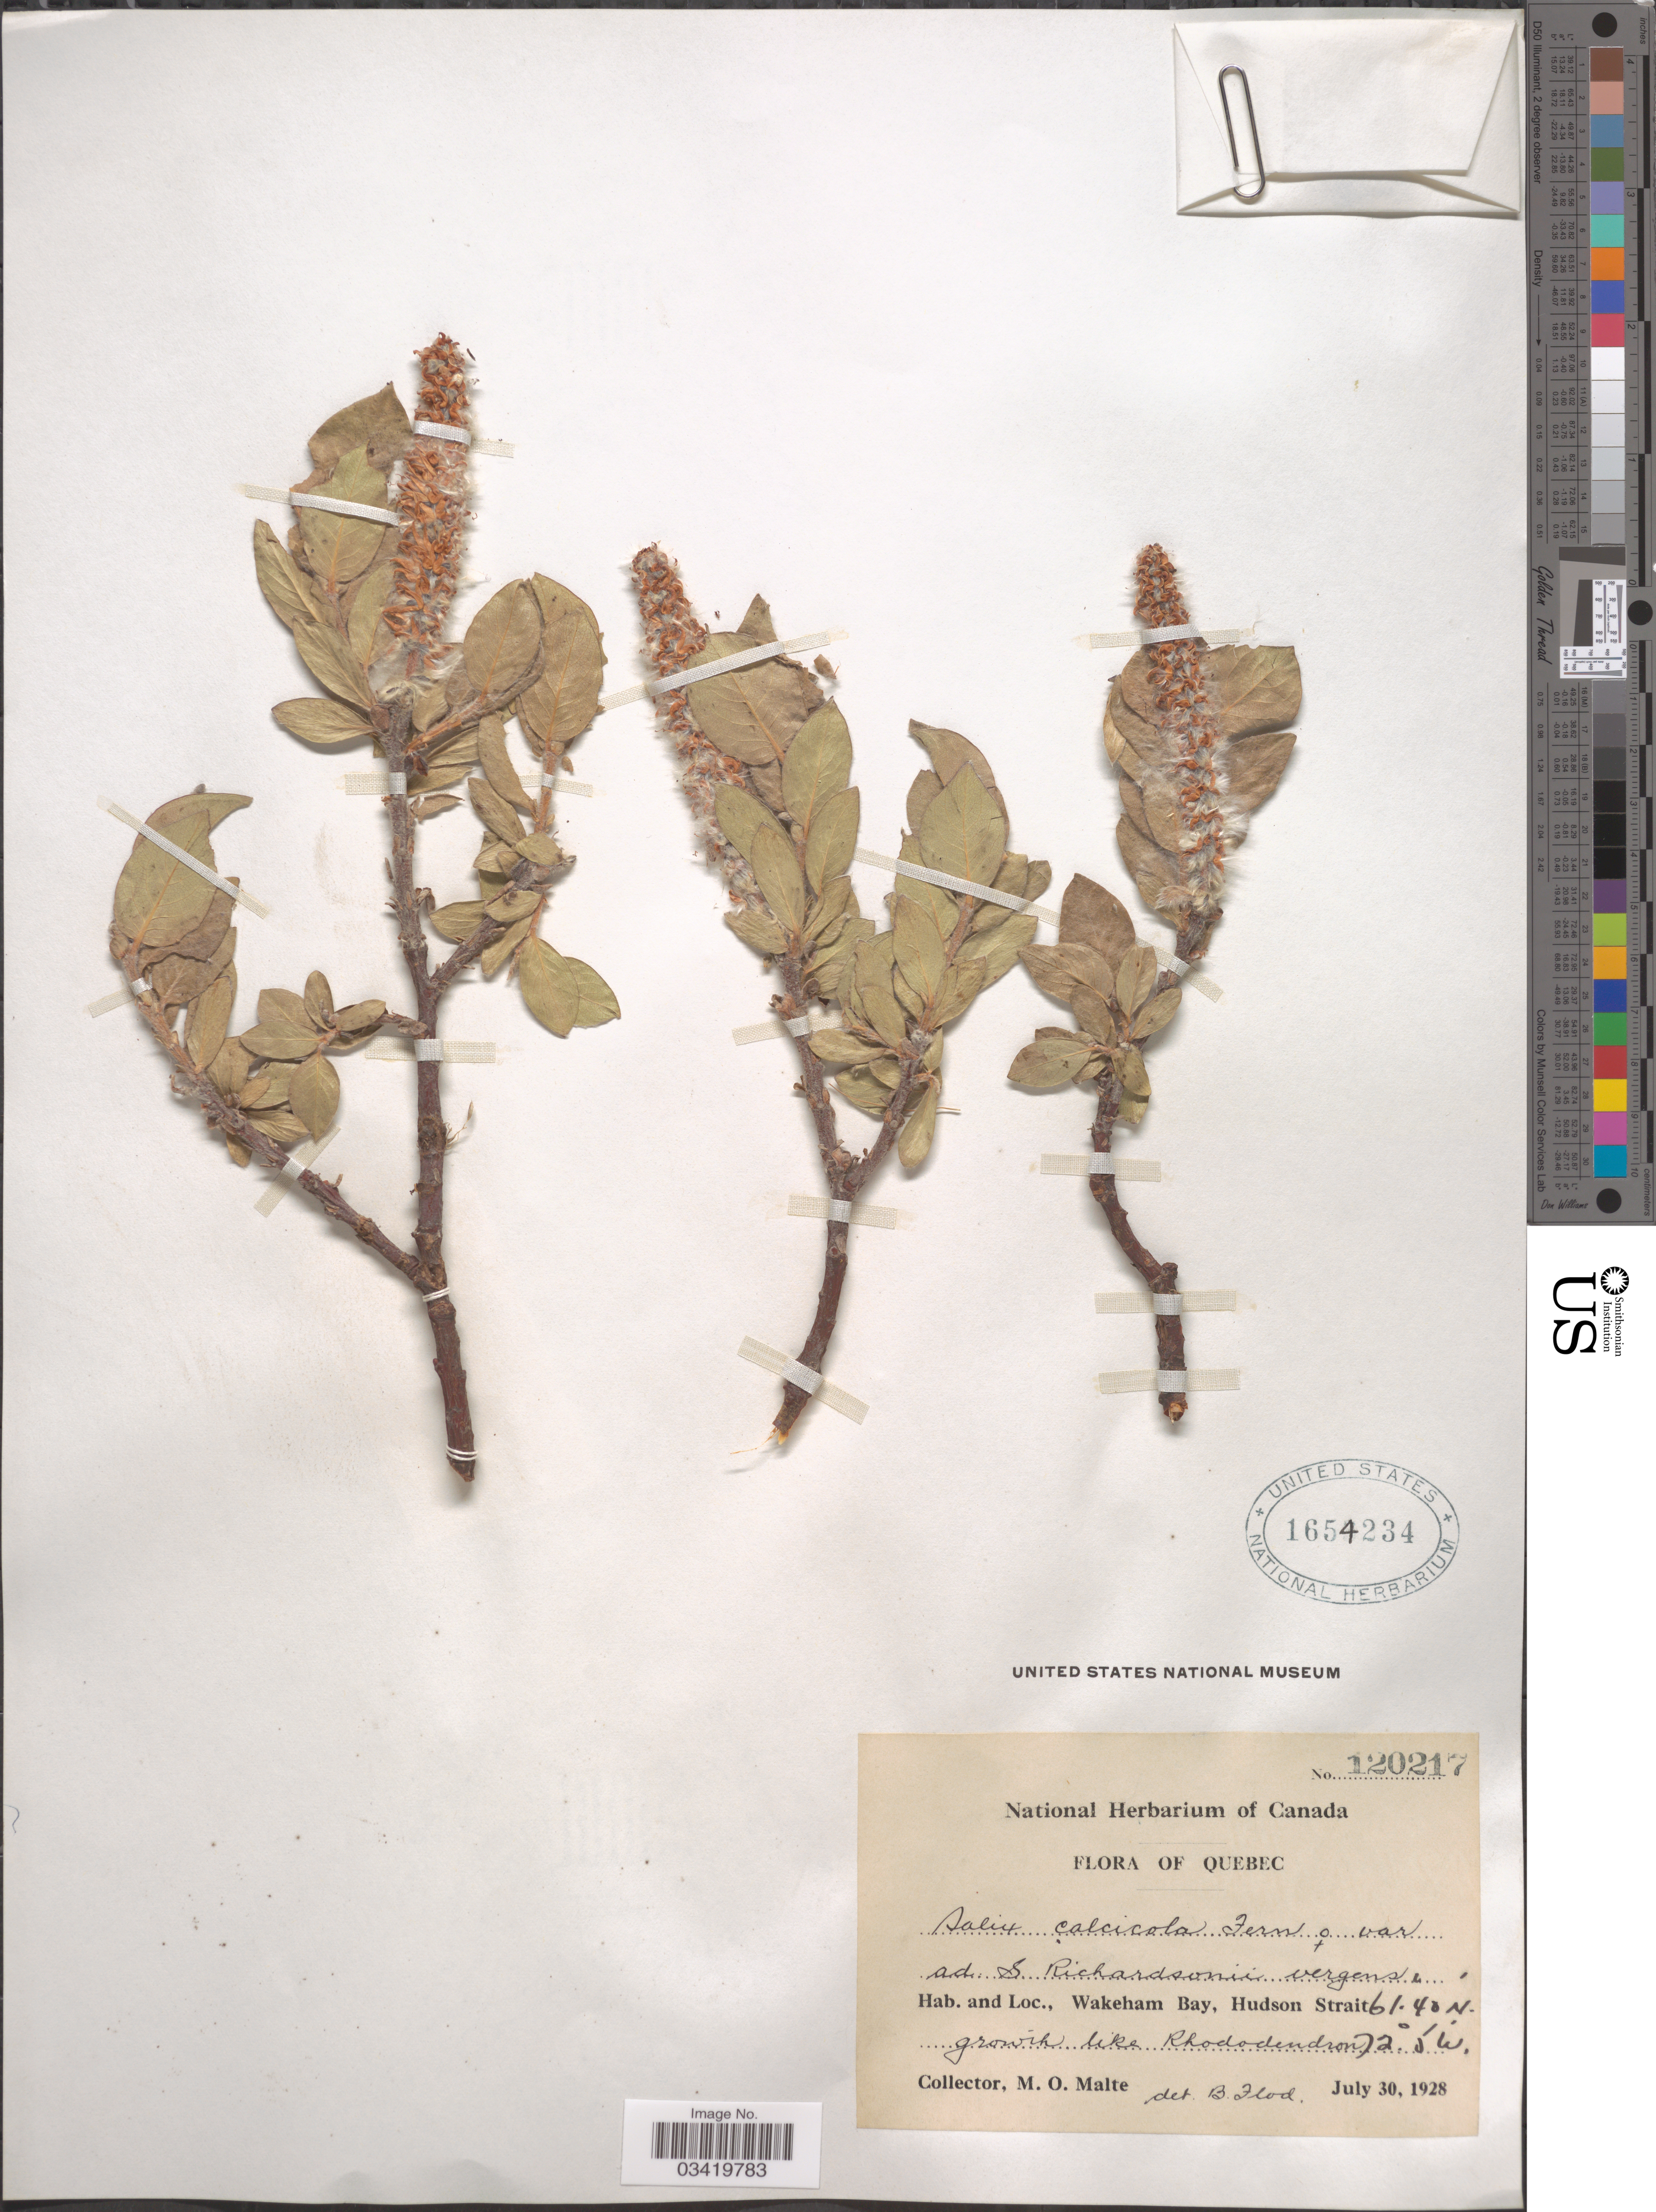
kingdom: Plantae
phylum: Tracheophyta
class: Magnoliopsida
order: Malpighiales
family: Salicaceae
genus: Salix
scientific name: Salix calcicola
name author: Fernald & Wiegand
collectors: M. O. Malte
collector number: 120217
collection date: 1928-07-30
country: Canada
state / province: Quebec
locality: Wakeham Bay, Hudson Strait.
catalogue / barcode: US 1654234